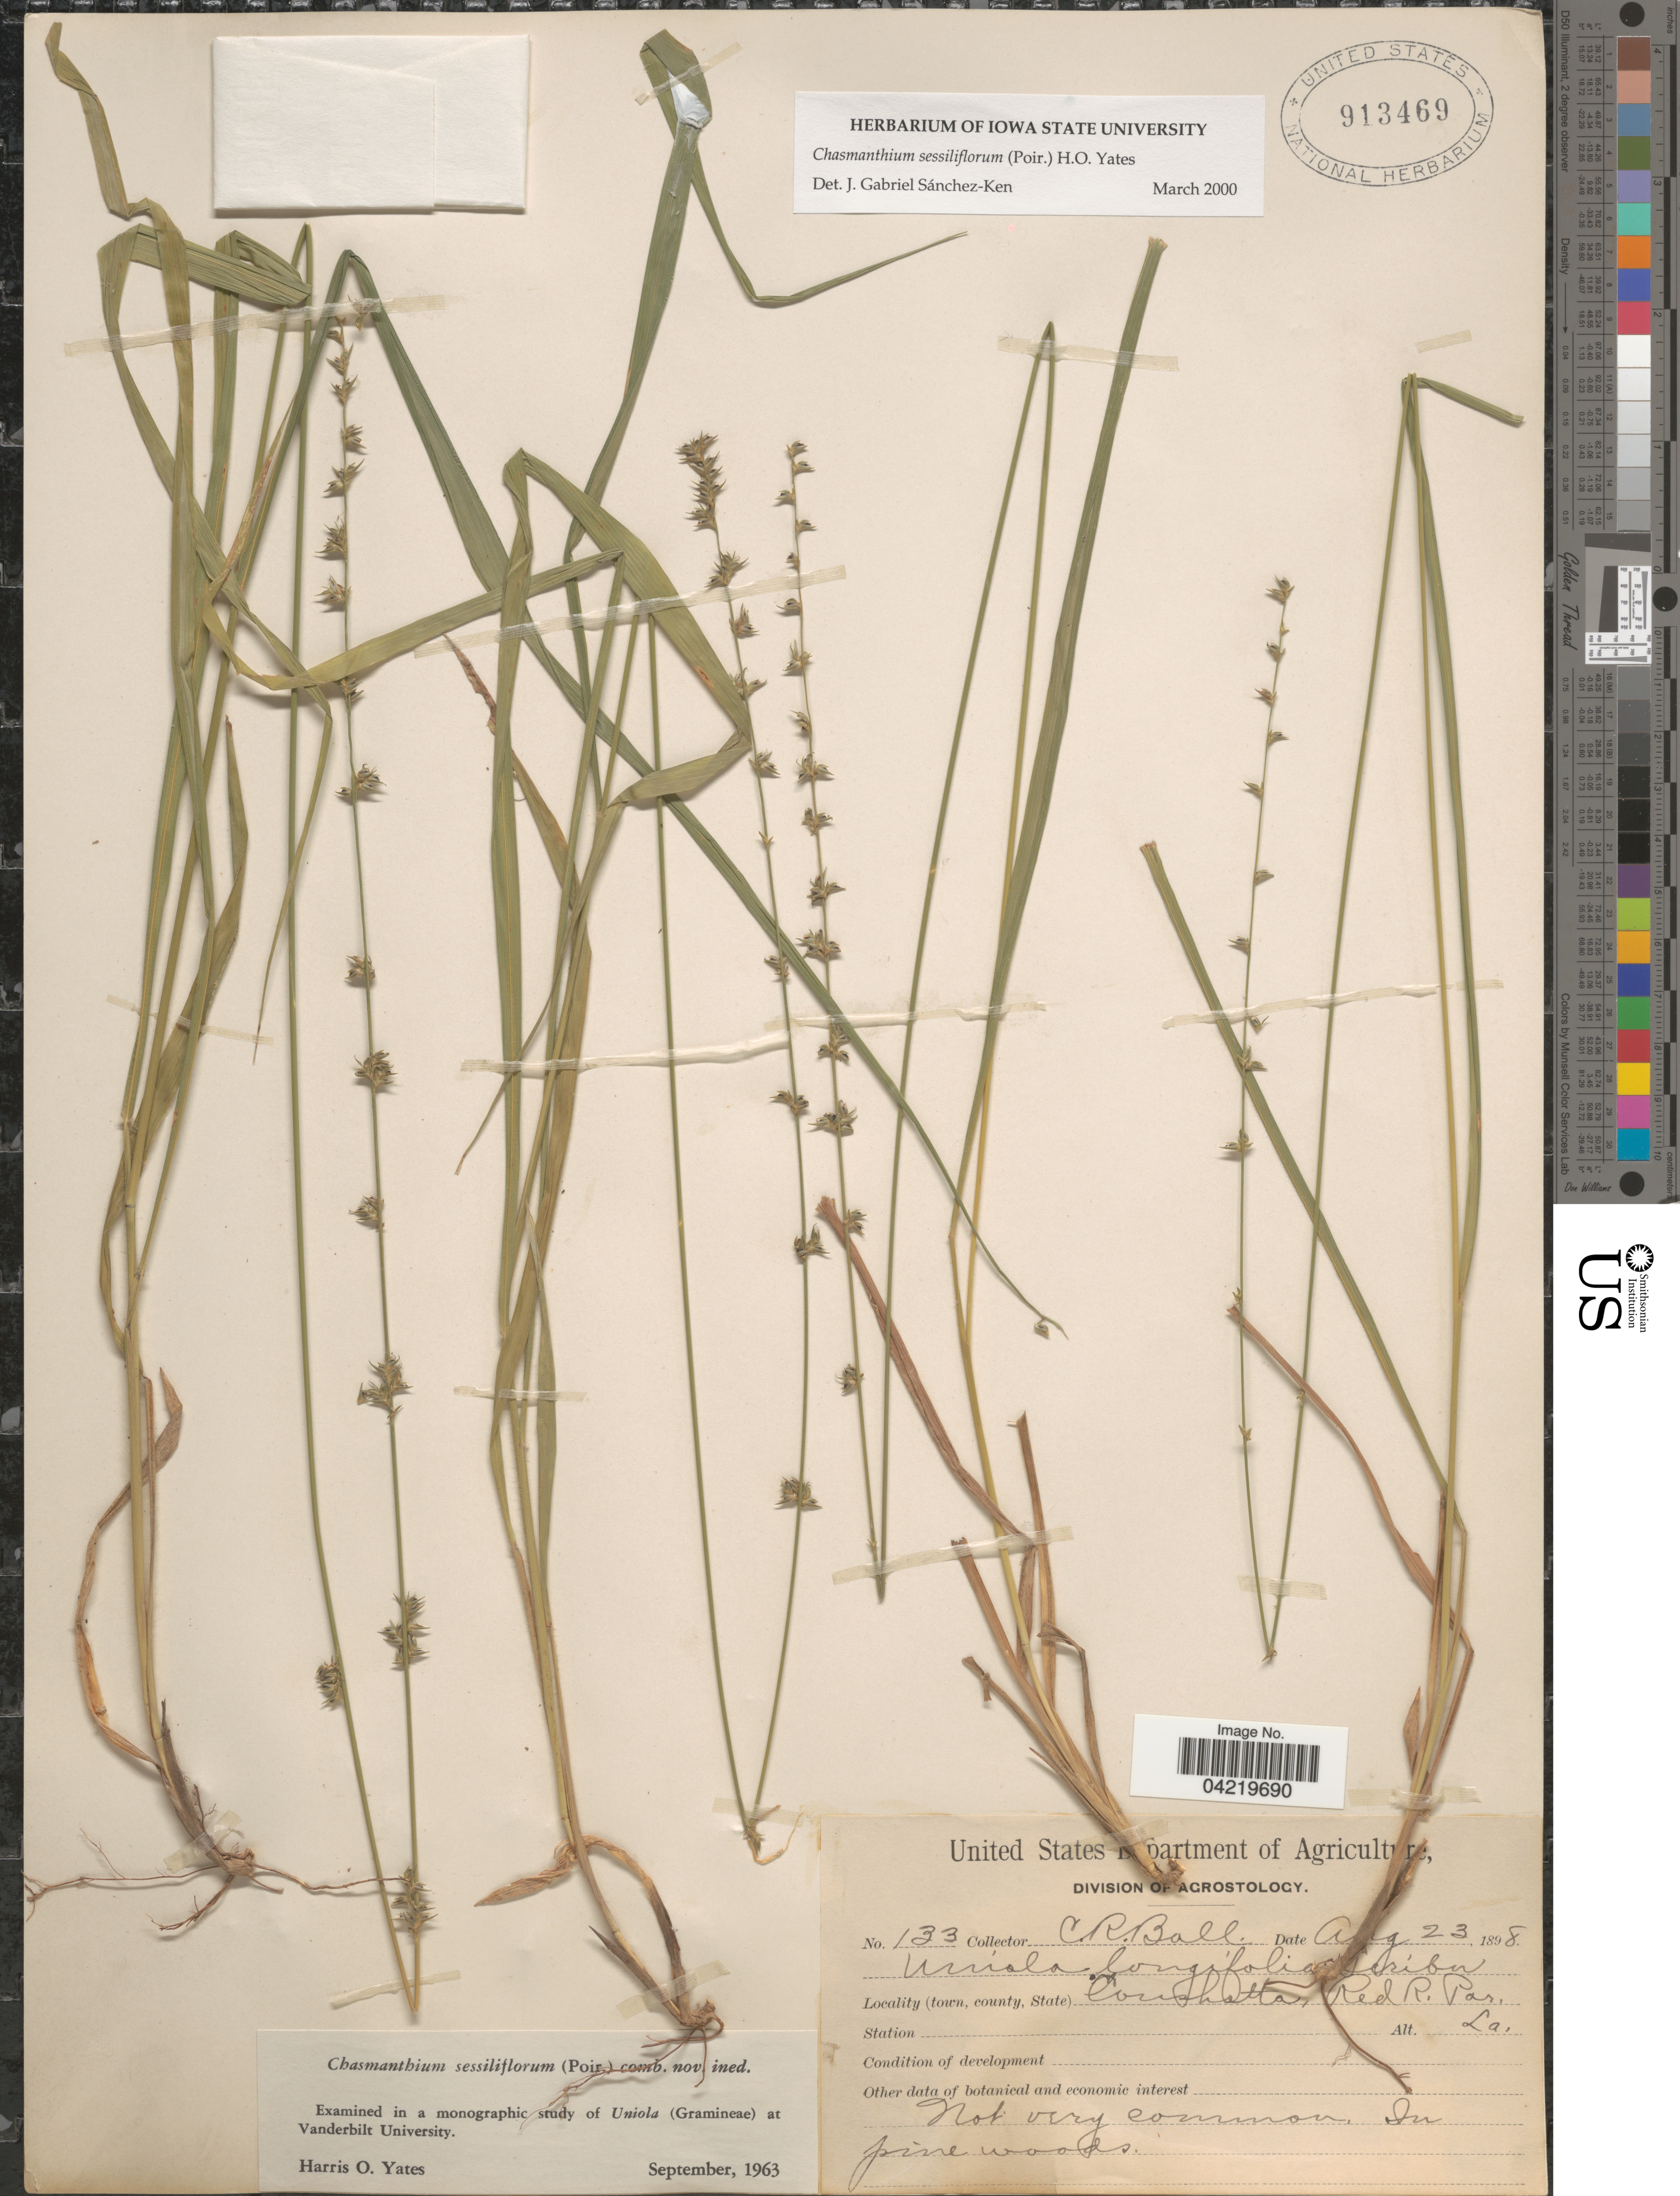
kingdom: Plantae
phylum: Tracheophyta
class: Liliopsida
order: Poales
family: Poaceae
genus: Chasmanthium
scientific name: Chasmanthium laxum subsp. sessiliflorum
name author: (L.) H.O. Yates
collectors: C. R. Ball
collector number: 133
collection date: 1898-08-23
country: United States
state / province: Louisiana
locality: Coushta, Red R. Par.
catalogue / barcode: US 913469